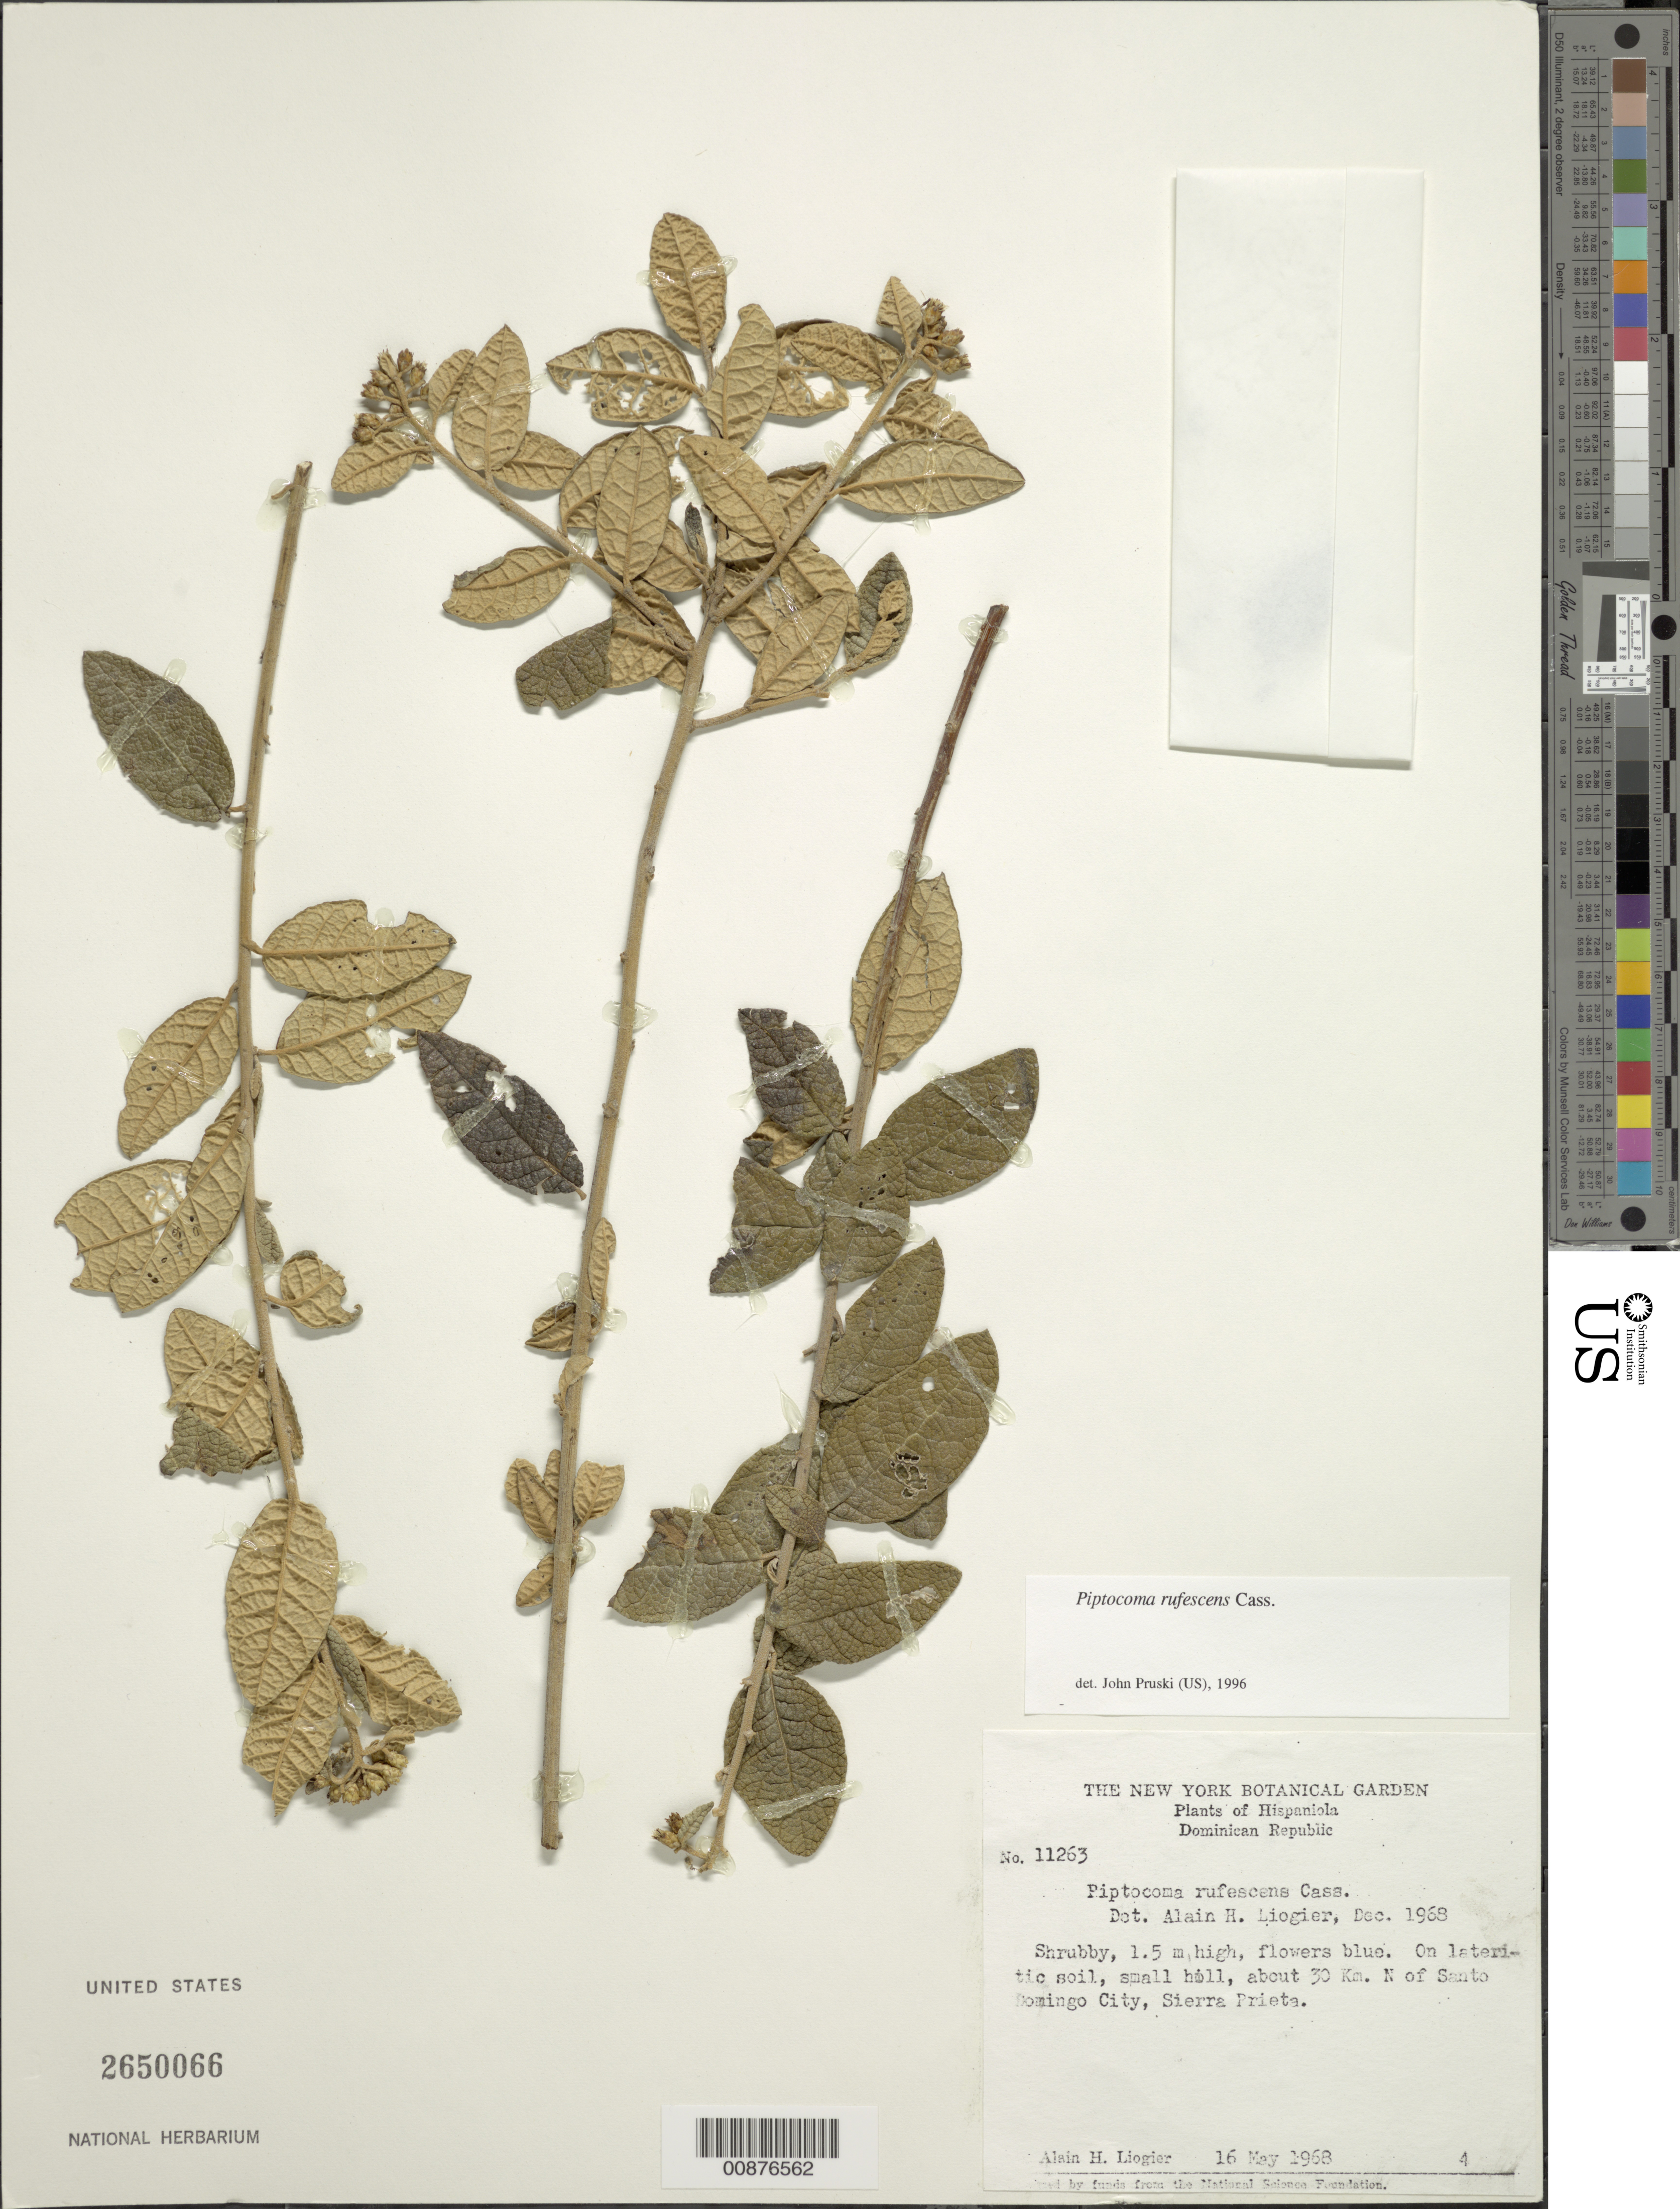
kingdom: Plantae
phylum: Tracheophyta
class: Magnoliopsida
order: Asterales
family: Asteraceae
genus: Piptocoma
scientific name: Piptocoma rufescens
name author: Cass.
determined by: Liogier, Alain H.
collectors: A. H. Liogier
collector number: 11263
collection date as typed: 16 May 1968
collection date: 1968-05-16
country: Dominican Republic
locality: Hill about 30 km N of Santo Domingo City, Sierra Prieta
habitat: On small hill with lateritic soil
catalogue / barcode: US 2650066